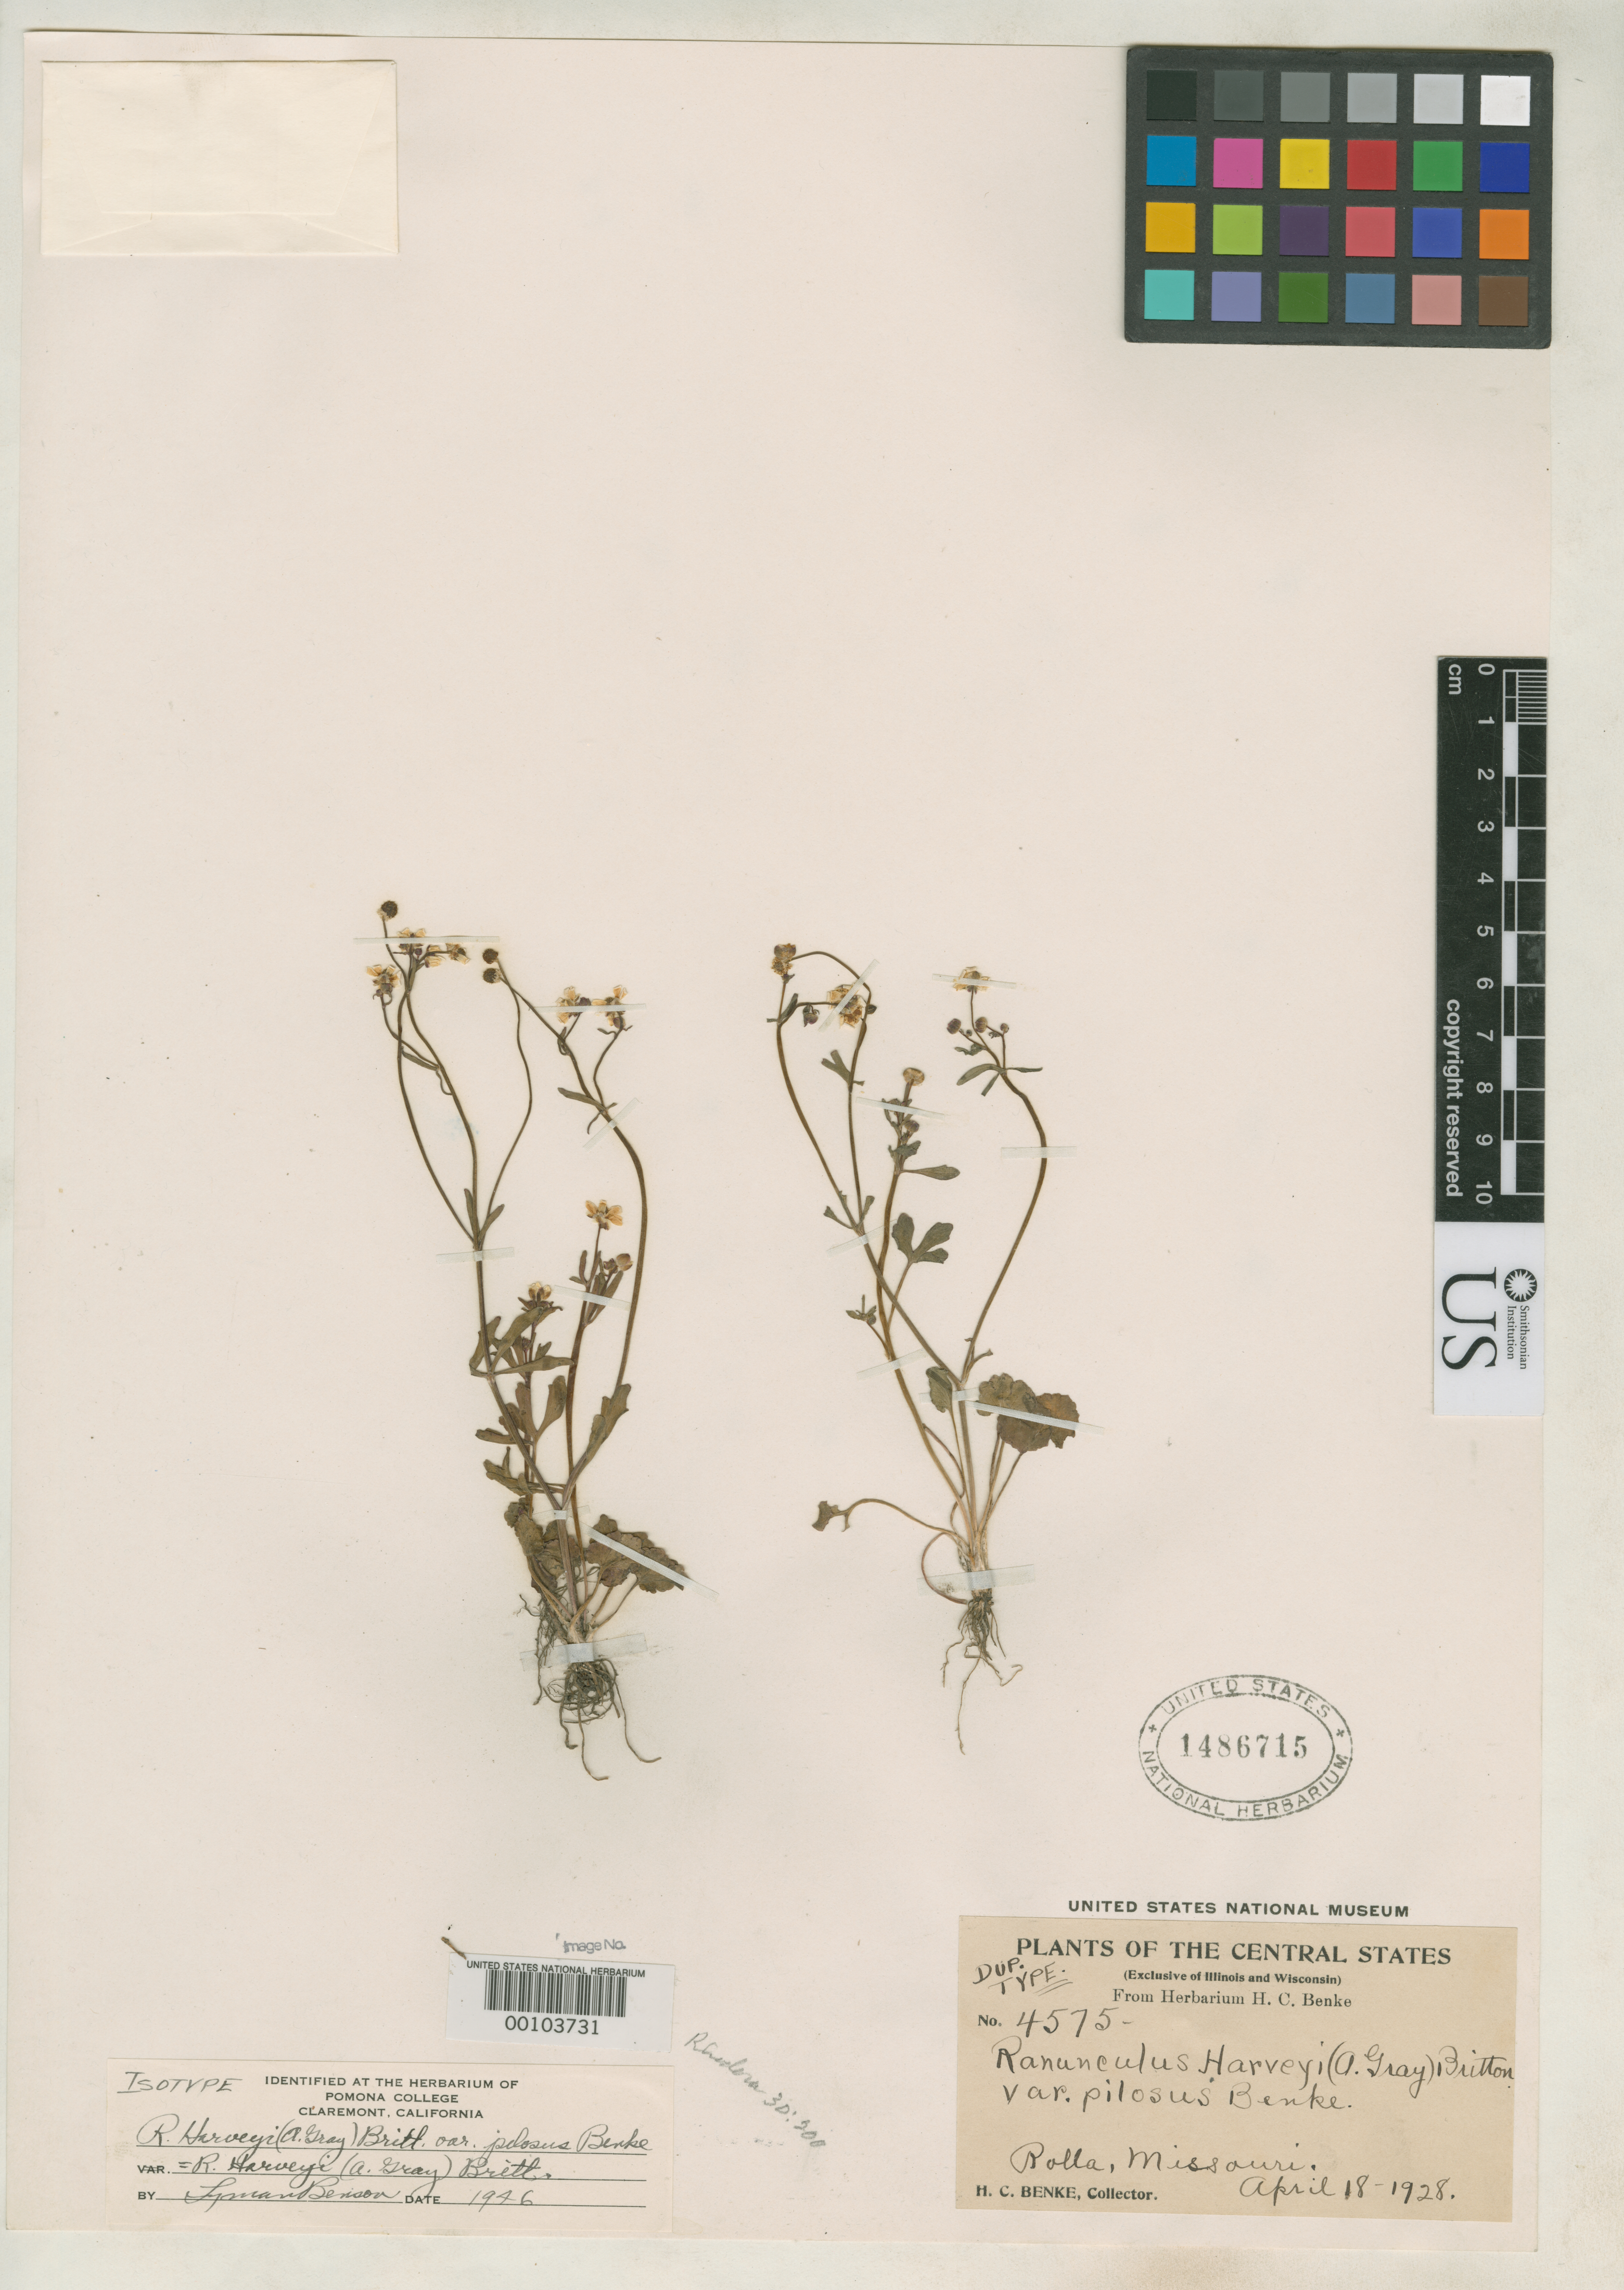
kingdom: Plantae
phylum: Tracheophyta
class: Magnoliopsida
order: Ranunculales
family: Ranunculaceae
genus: Ranunculus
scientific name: Ranunculus harveyi var. pilosus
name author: Benke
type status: Isotype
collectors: H. Benke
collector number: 4575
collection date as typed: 18 Apr 1928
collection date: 1928-04-18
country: United States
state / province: Missouri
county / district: Phelps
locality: Rolla.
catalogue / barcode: US 1486715